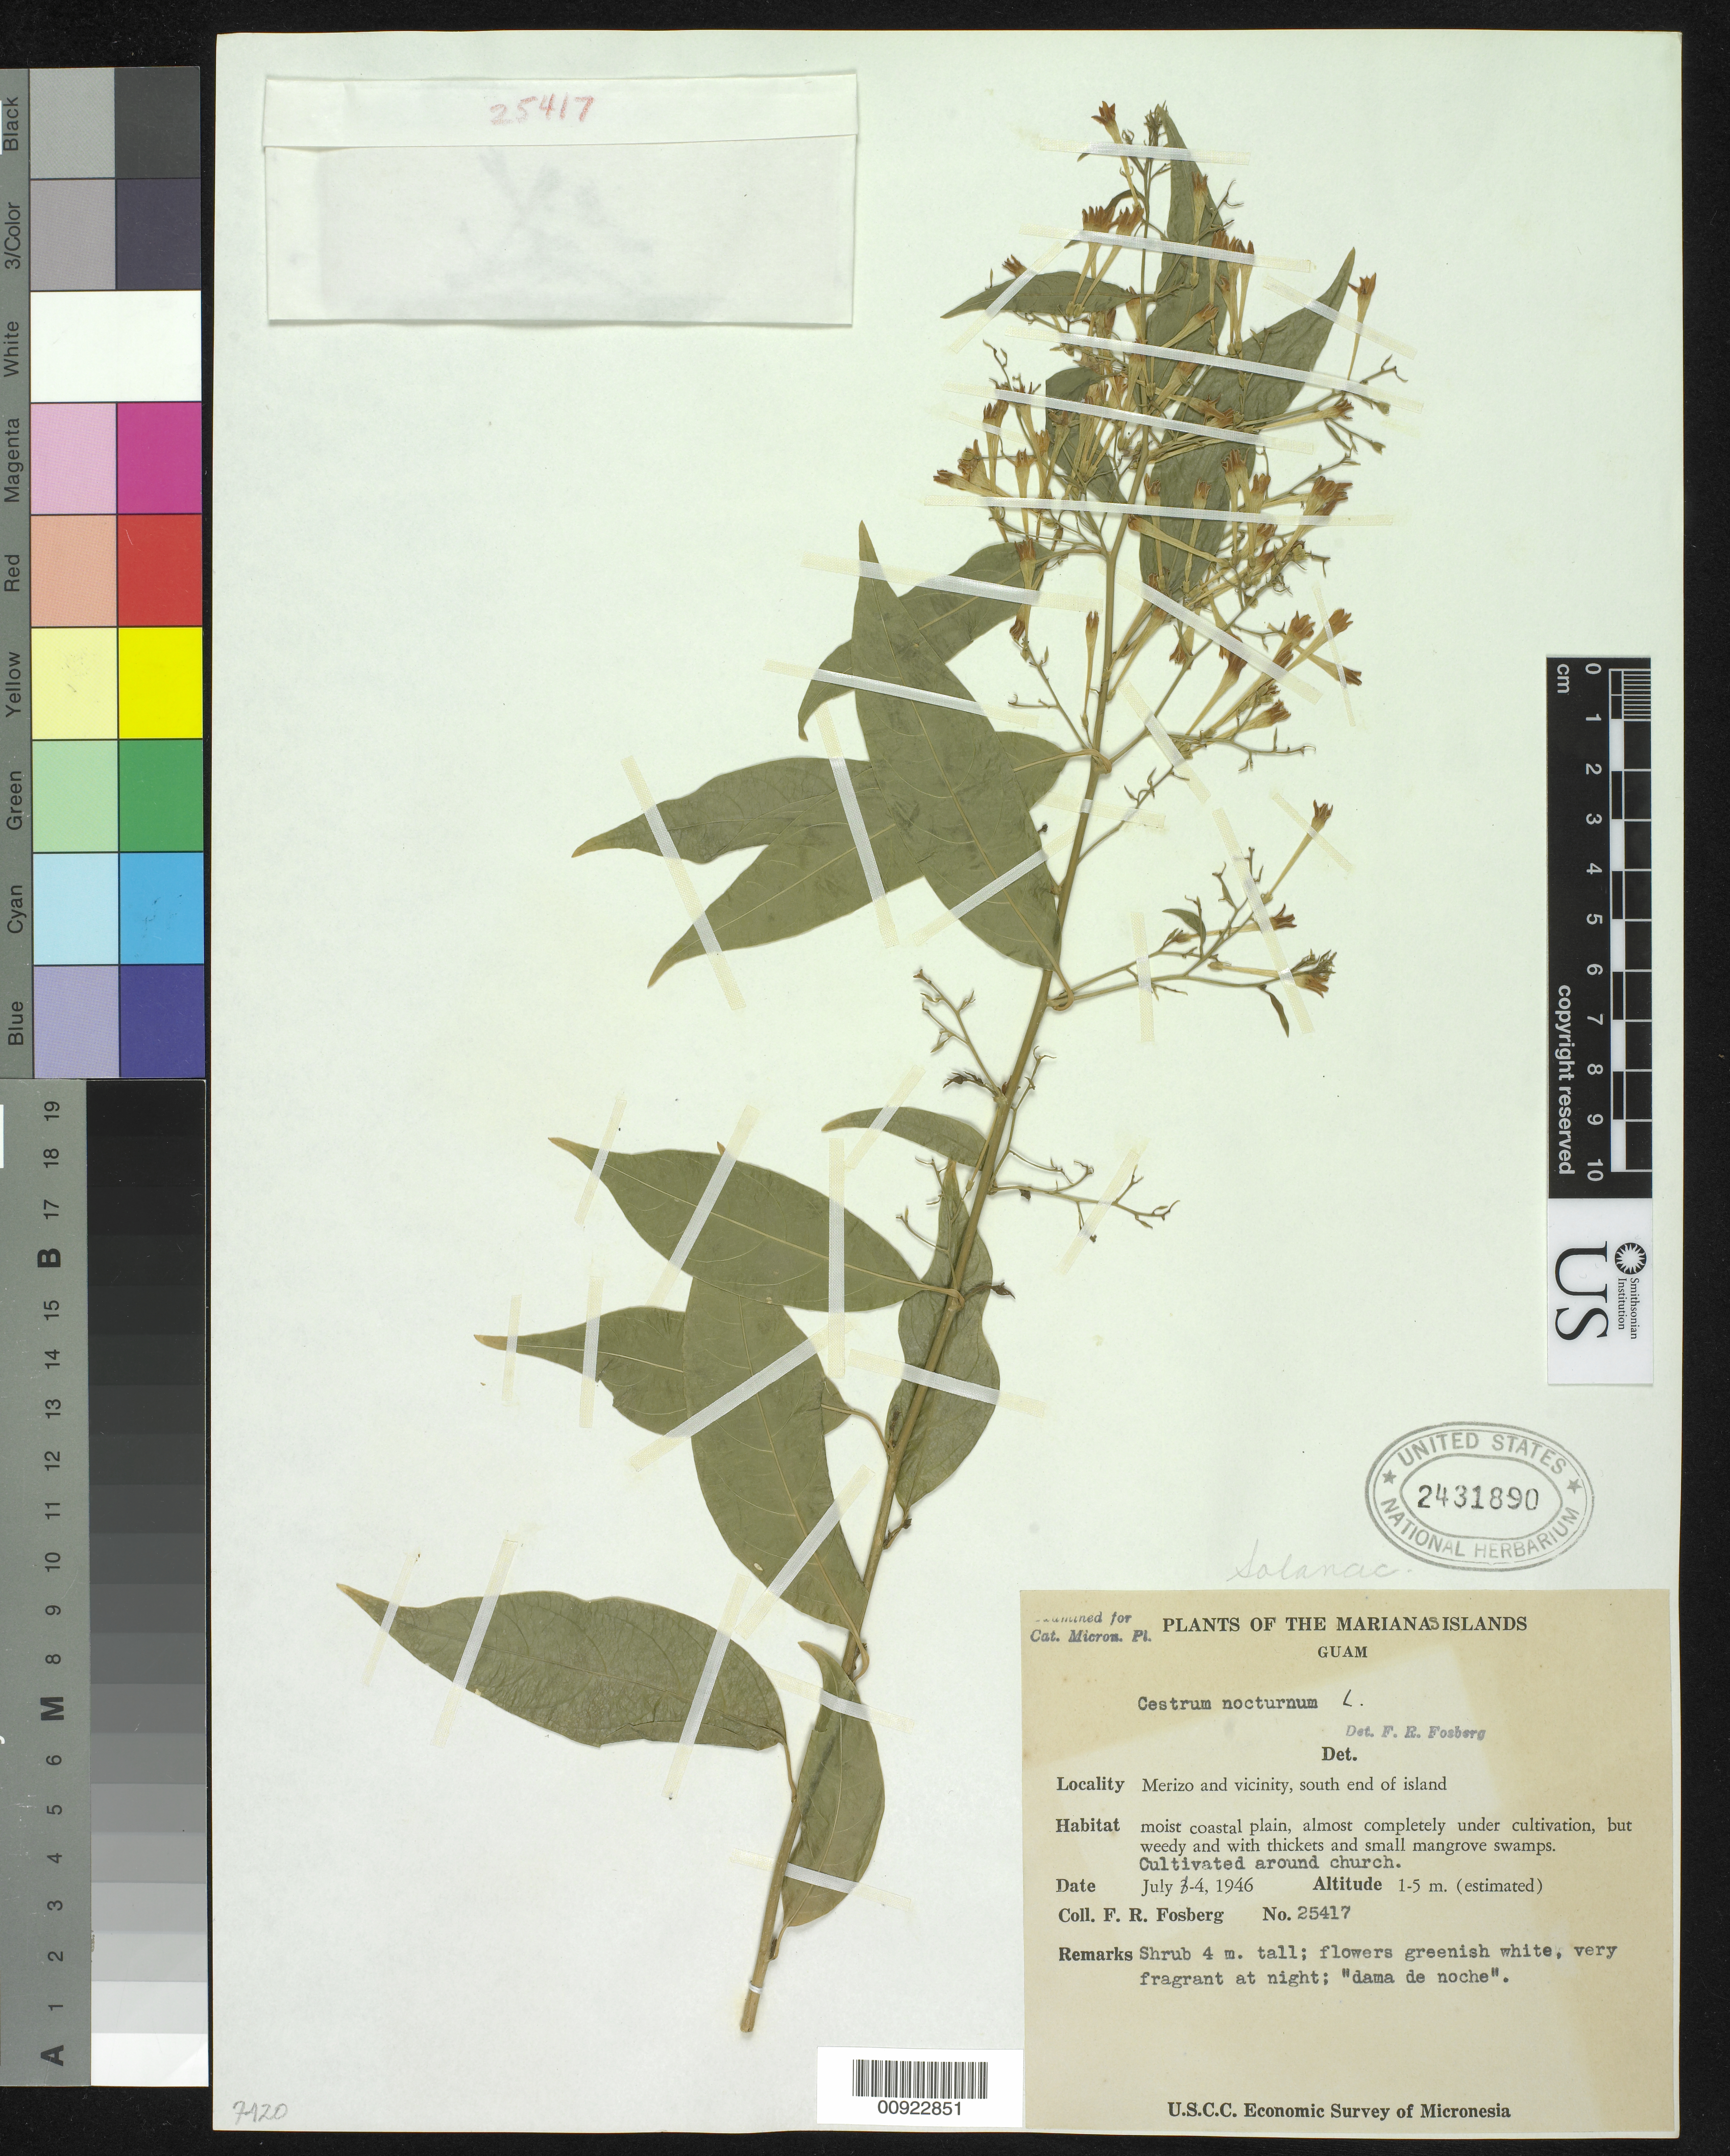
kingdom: Plantae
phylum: Tracheophyta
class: Magnoliopsida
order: Solanales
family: Solanaceae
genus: Cestrum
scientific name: Cestrum nocturnum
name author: L.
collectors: F. R. Fosberg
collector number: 25417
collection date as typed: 04 Jul 1946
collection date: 1946-07-04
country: Guam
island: Guam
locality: Merizo and vicinity, south end of island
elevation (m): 1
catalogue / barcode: US 2431890